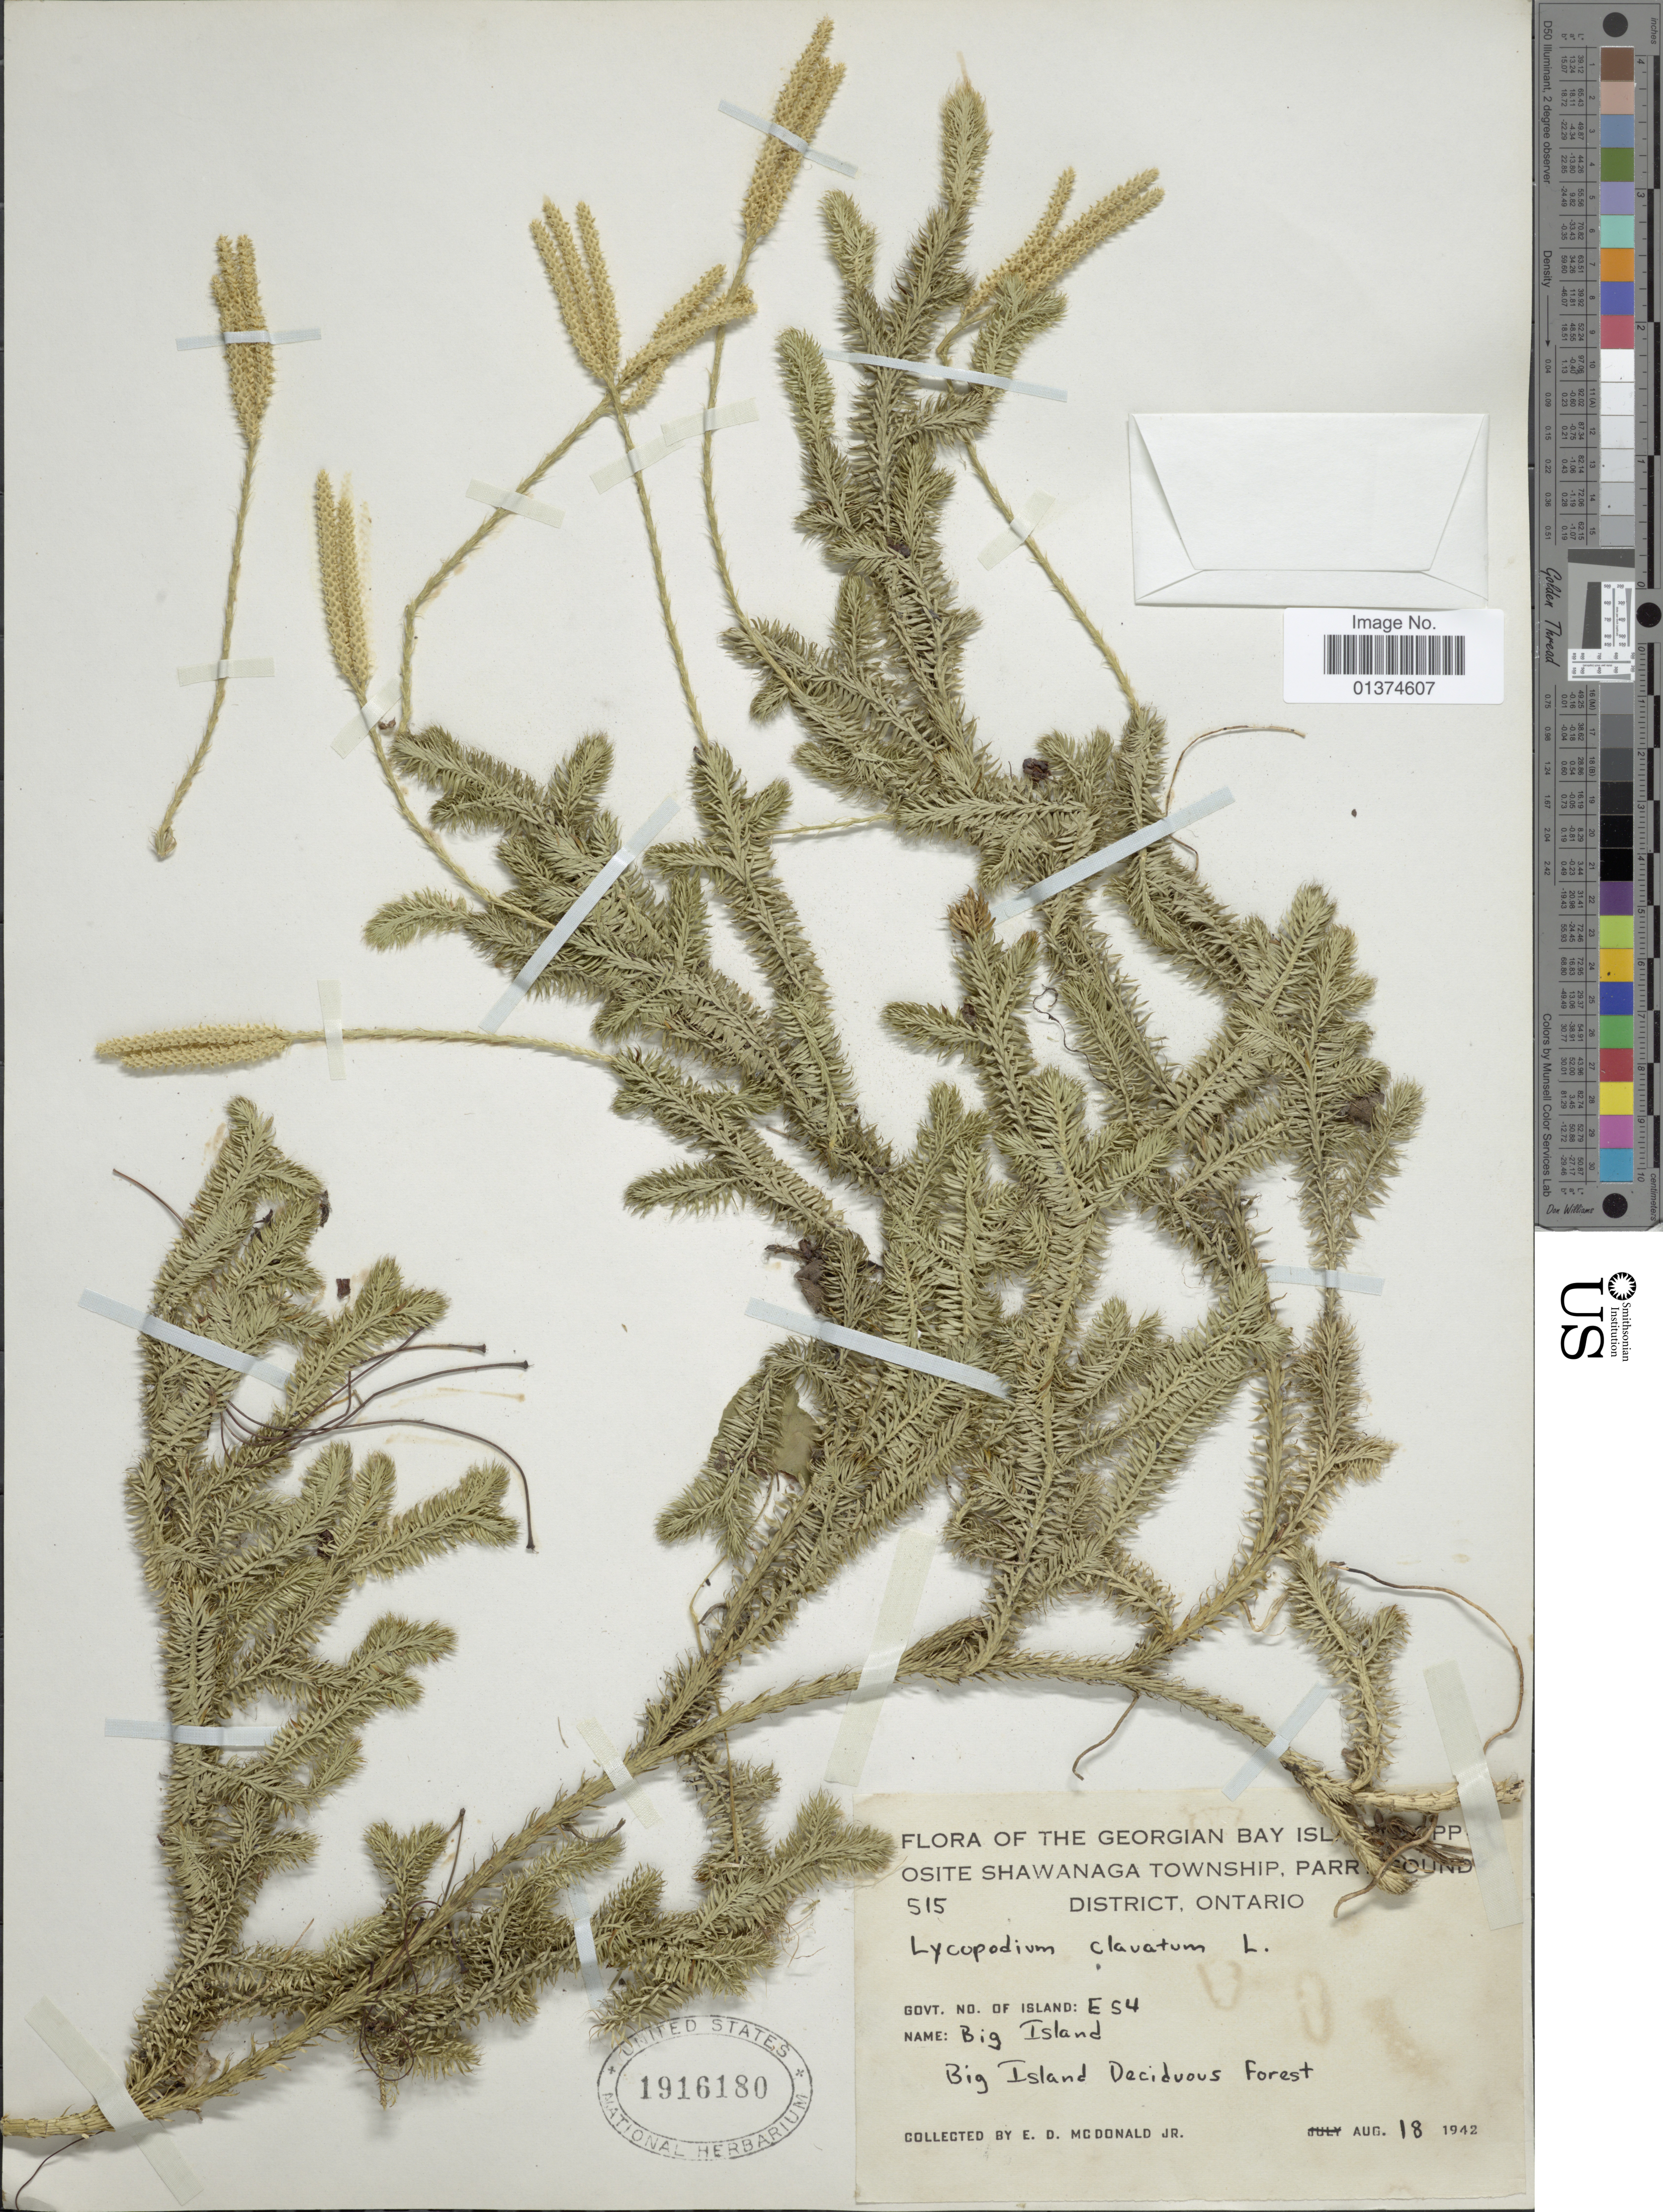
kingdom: Plantae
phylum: Tracheophyta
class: Lycopodiopsida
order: Lycopodiales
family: Lycopodiaceae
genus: Lycopodium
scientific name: Lycopodium clavatum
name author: L.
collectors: E. D. McDonald Jr.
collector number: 515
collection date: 1942-08-18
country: Canada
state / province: Ontario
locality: The Georgian Bay Islands Opposite Shawanaga Township, Parr District, Big Island, Big Island Decidous Forest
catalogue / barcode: US 1916180